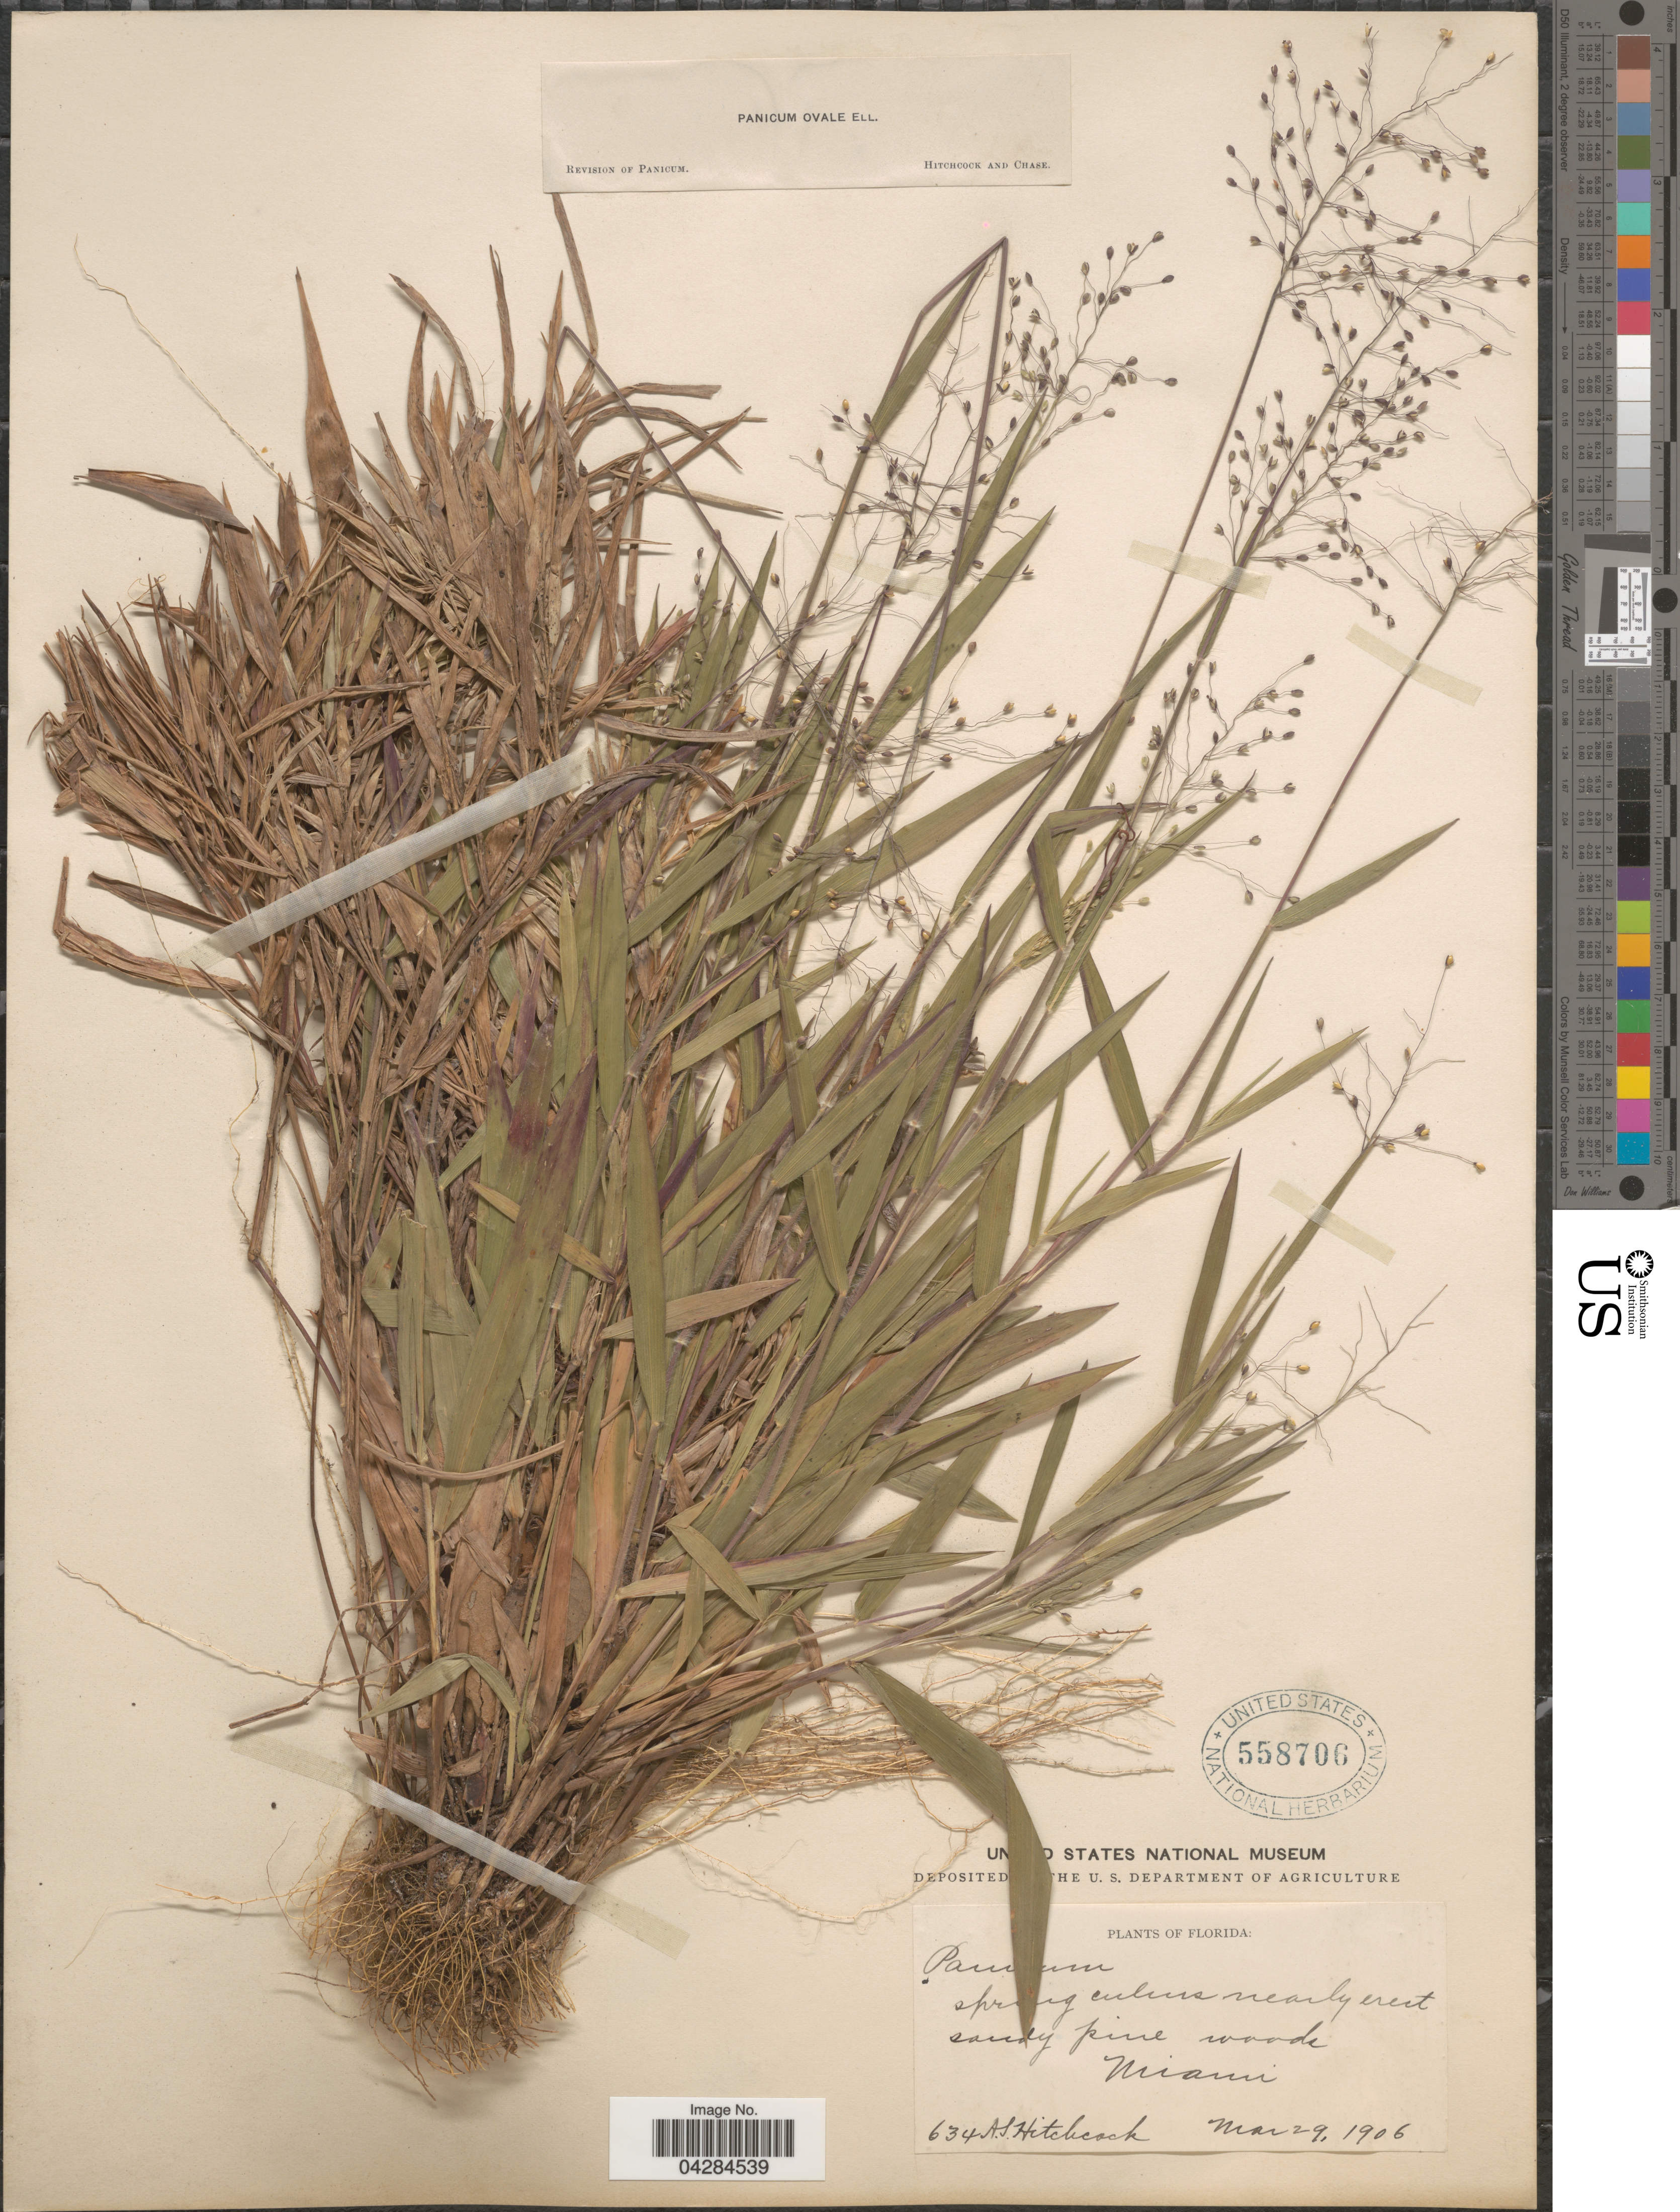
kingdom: Plantae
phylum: Tracheophyta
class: Liliopsida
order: Poales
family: Poaceae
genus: Dichanthelium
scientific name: Dichanthelium ovale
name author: (Elliott) Gould & C.A. Clark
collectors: A. S. Hitchcock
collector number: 634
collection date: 1906-03-29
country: United States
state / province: Florida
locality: Miami.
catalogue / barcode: US 558706